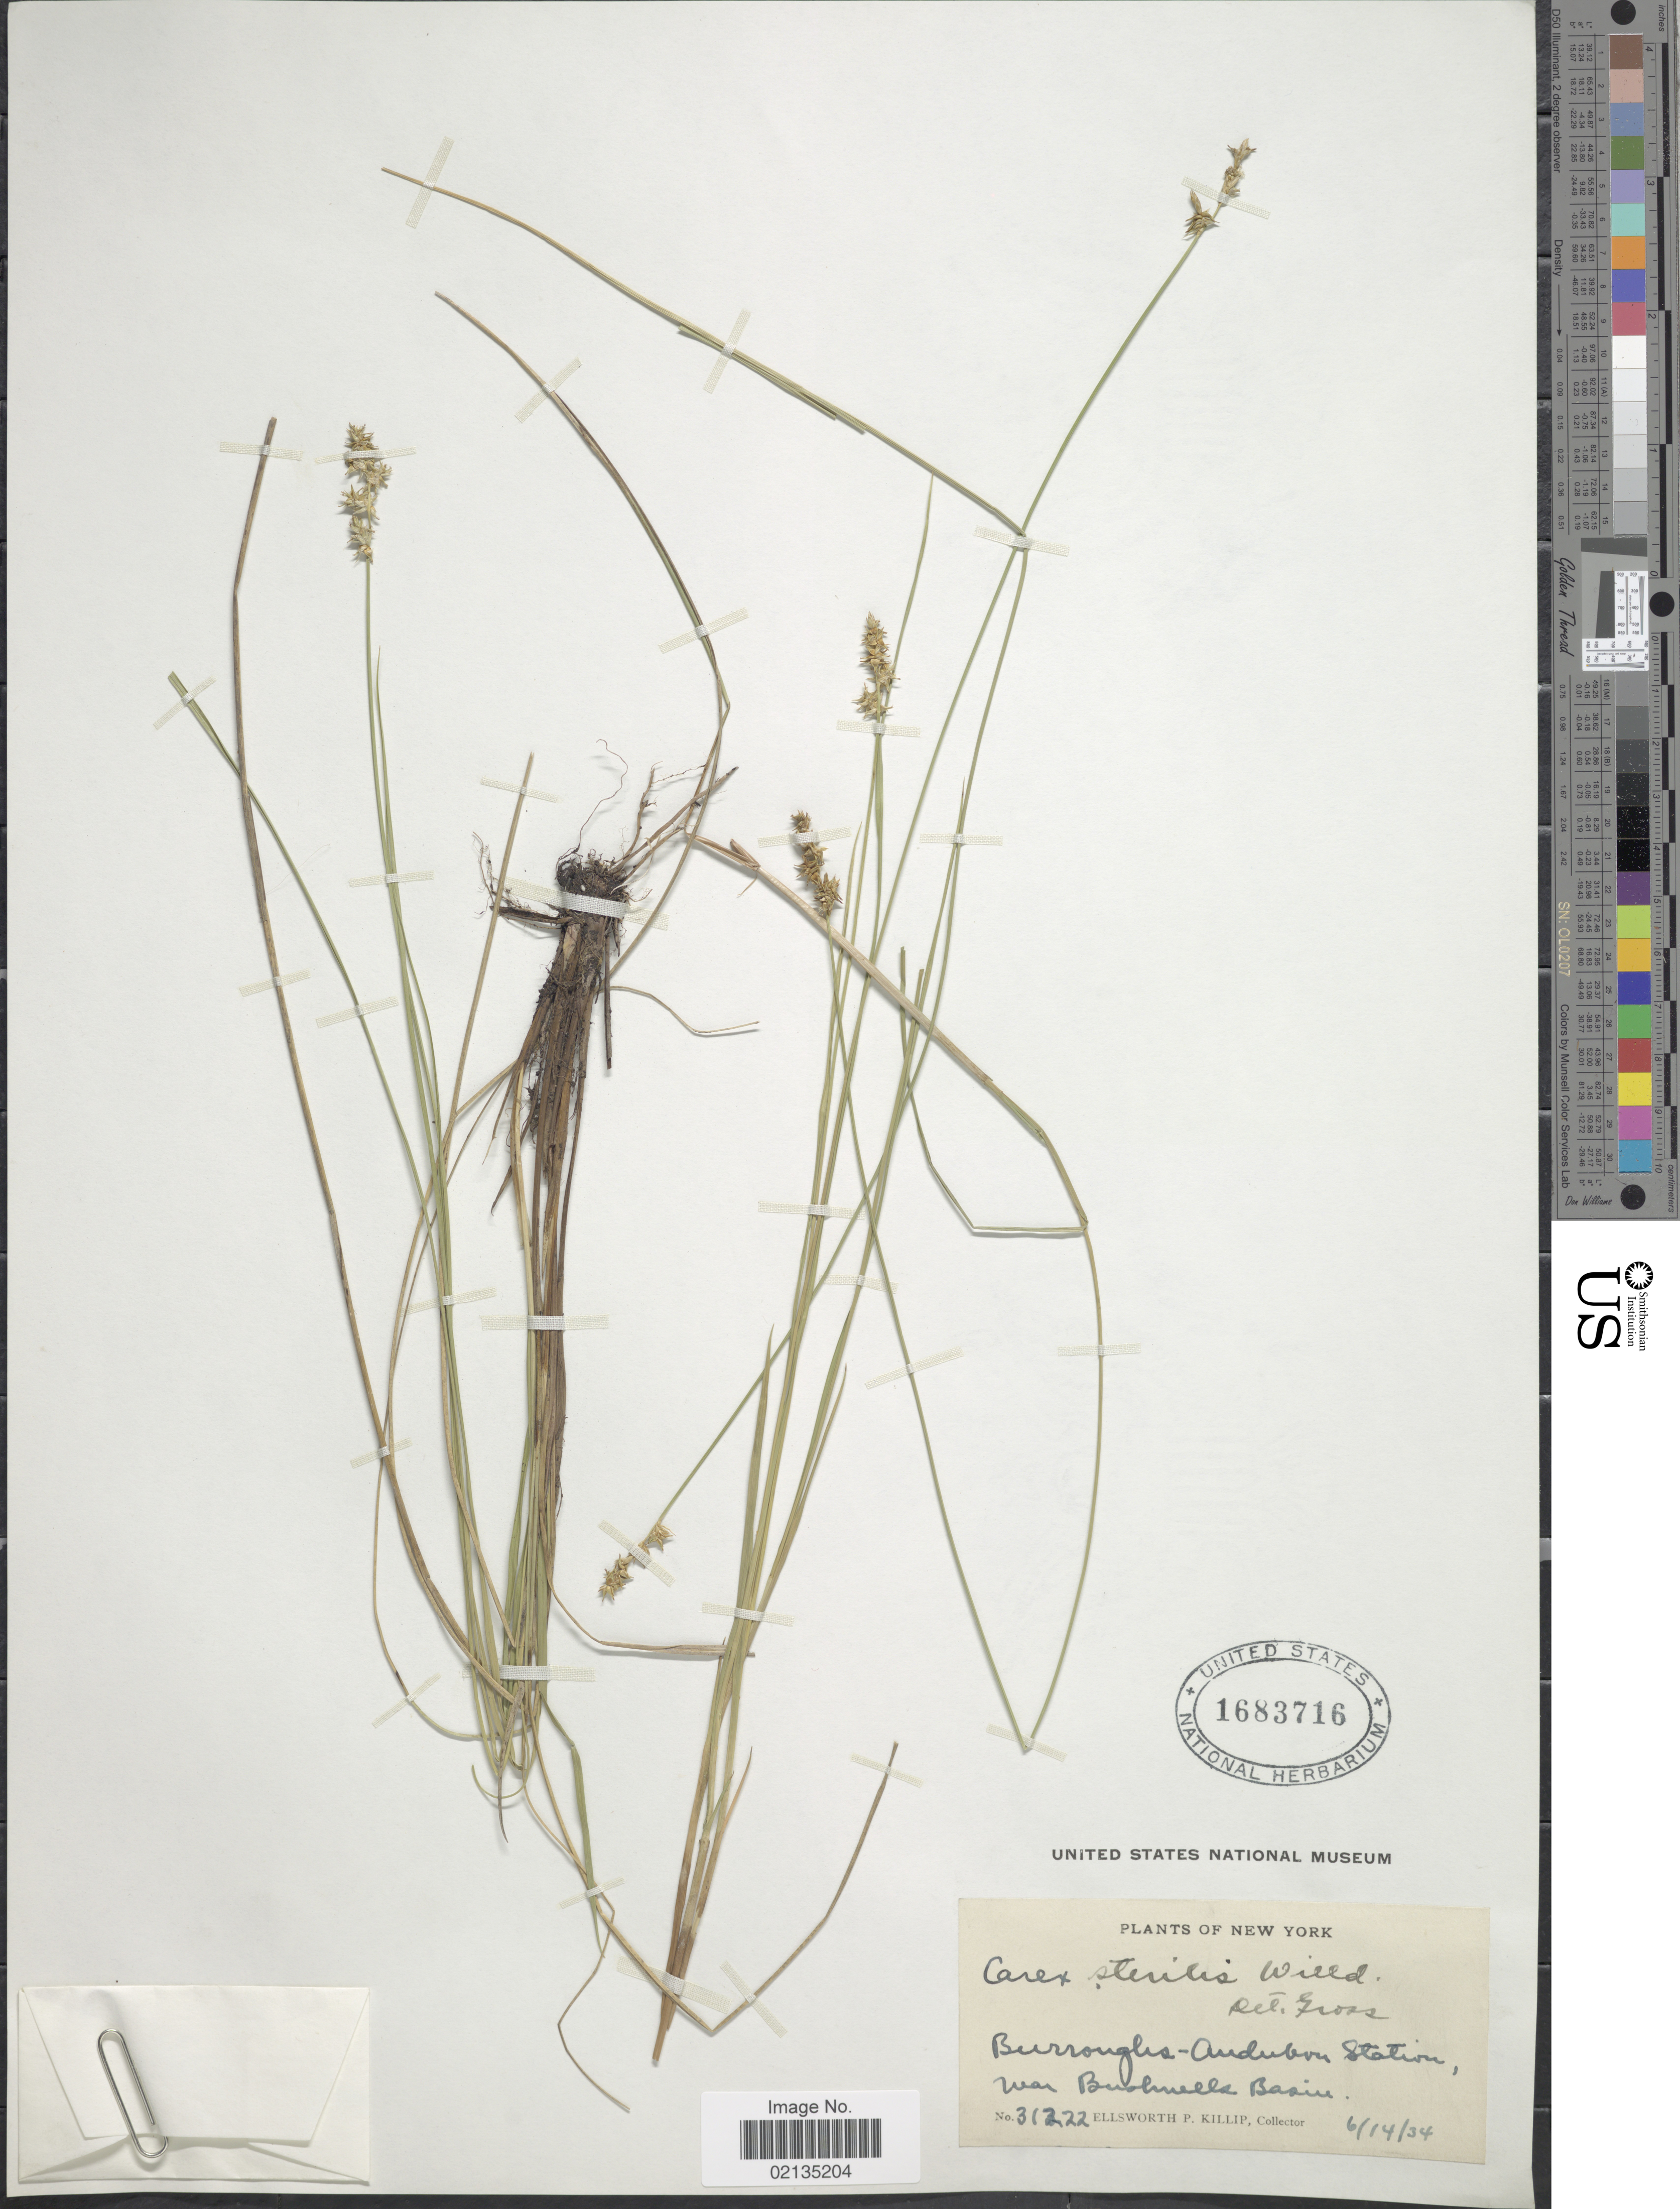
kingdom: Plantae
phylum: Tracheophyta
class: Liliopsida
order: Poales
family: Cyperaceae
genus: Carex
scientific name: Carex sterilis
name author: Willd.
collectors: E. P. Killip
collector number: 31222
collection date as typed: Transcribed d/m/y: 14/6/34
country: United States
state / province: New York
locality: Borough-Anderbon Station, near Bushnell's Basin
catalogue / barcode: US 1683716